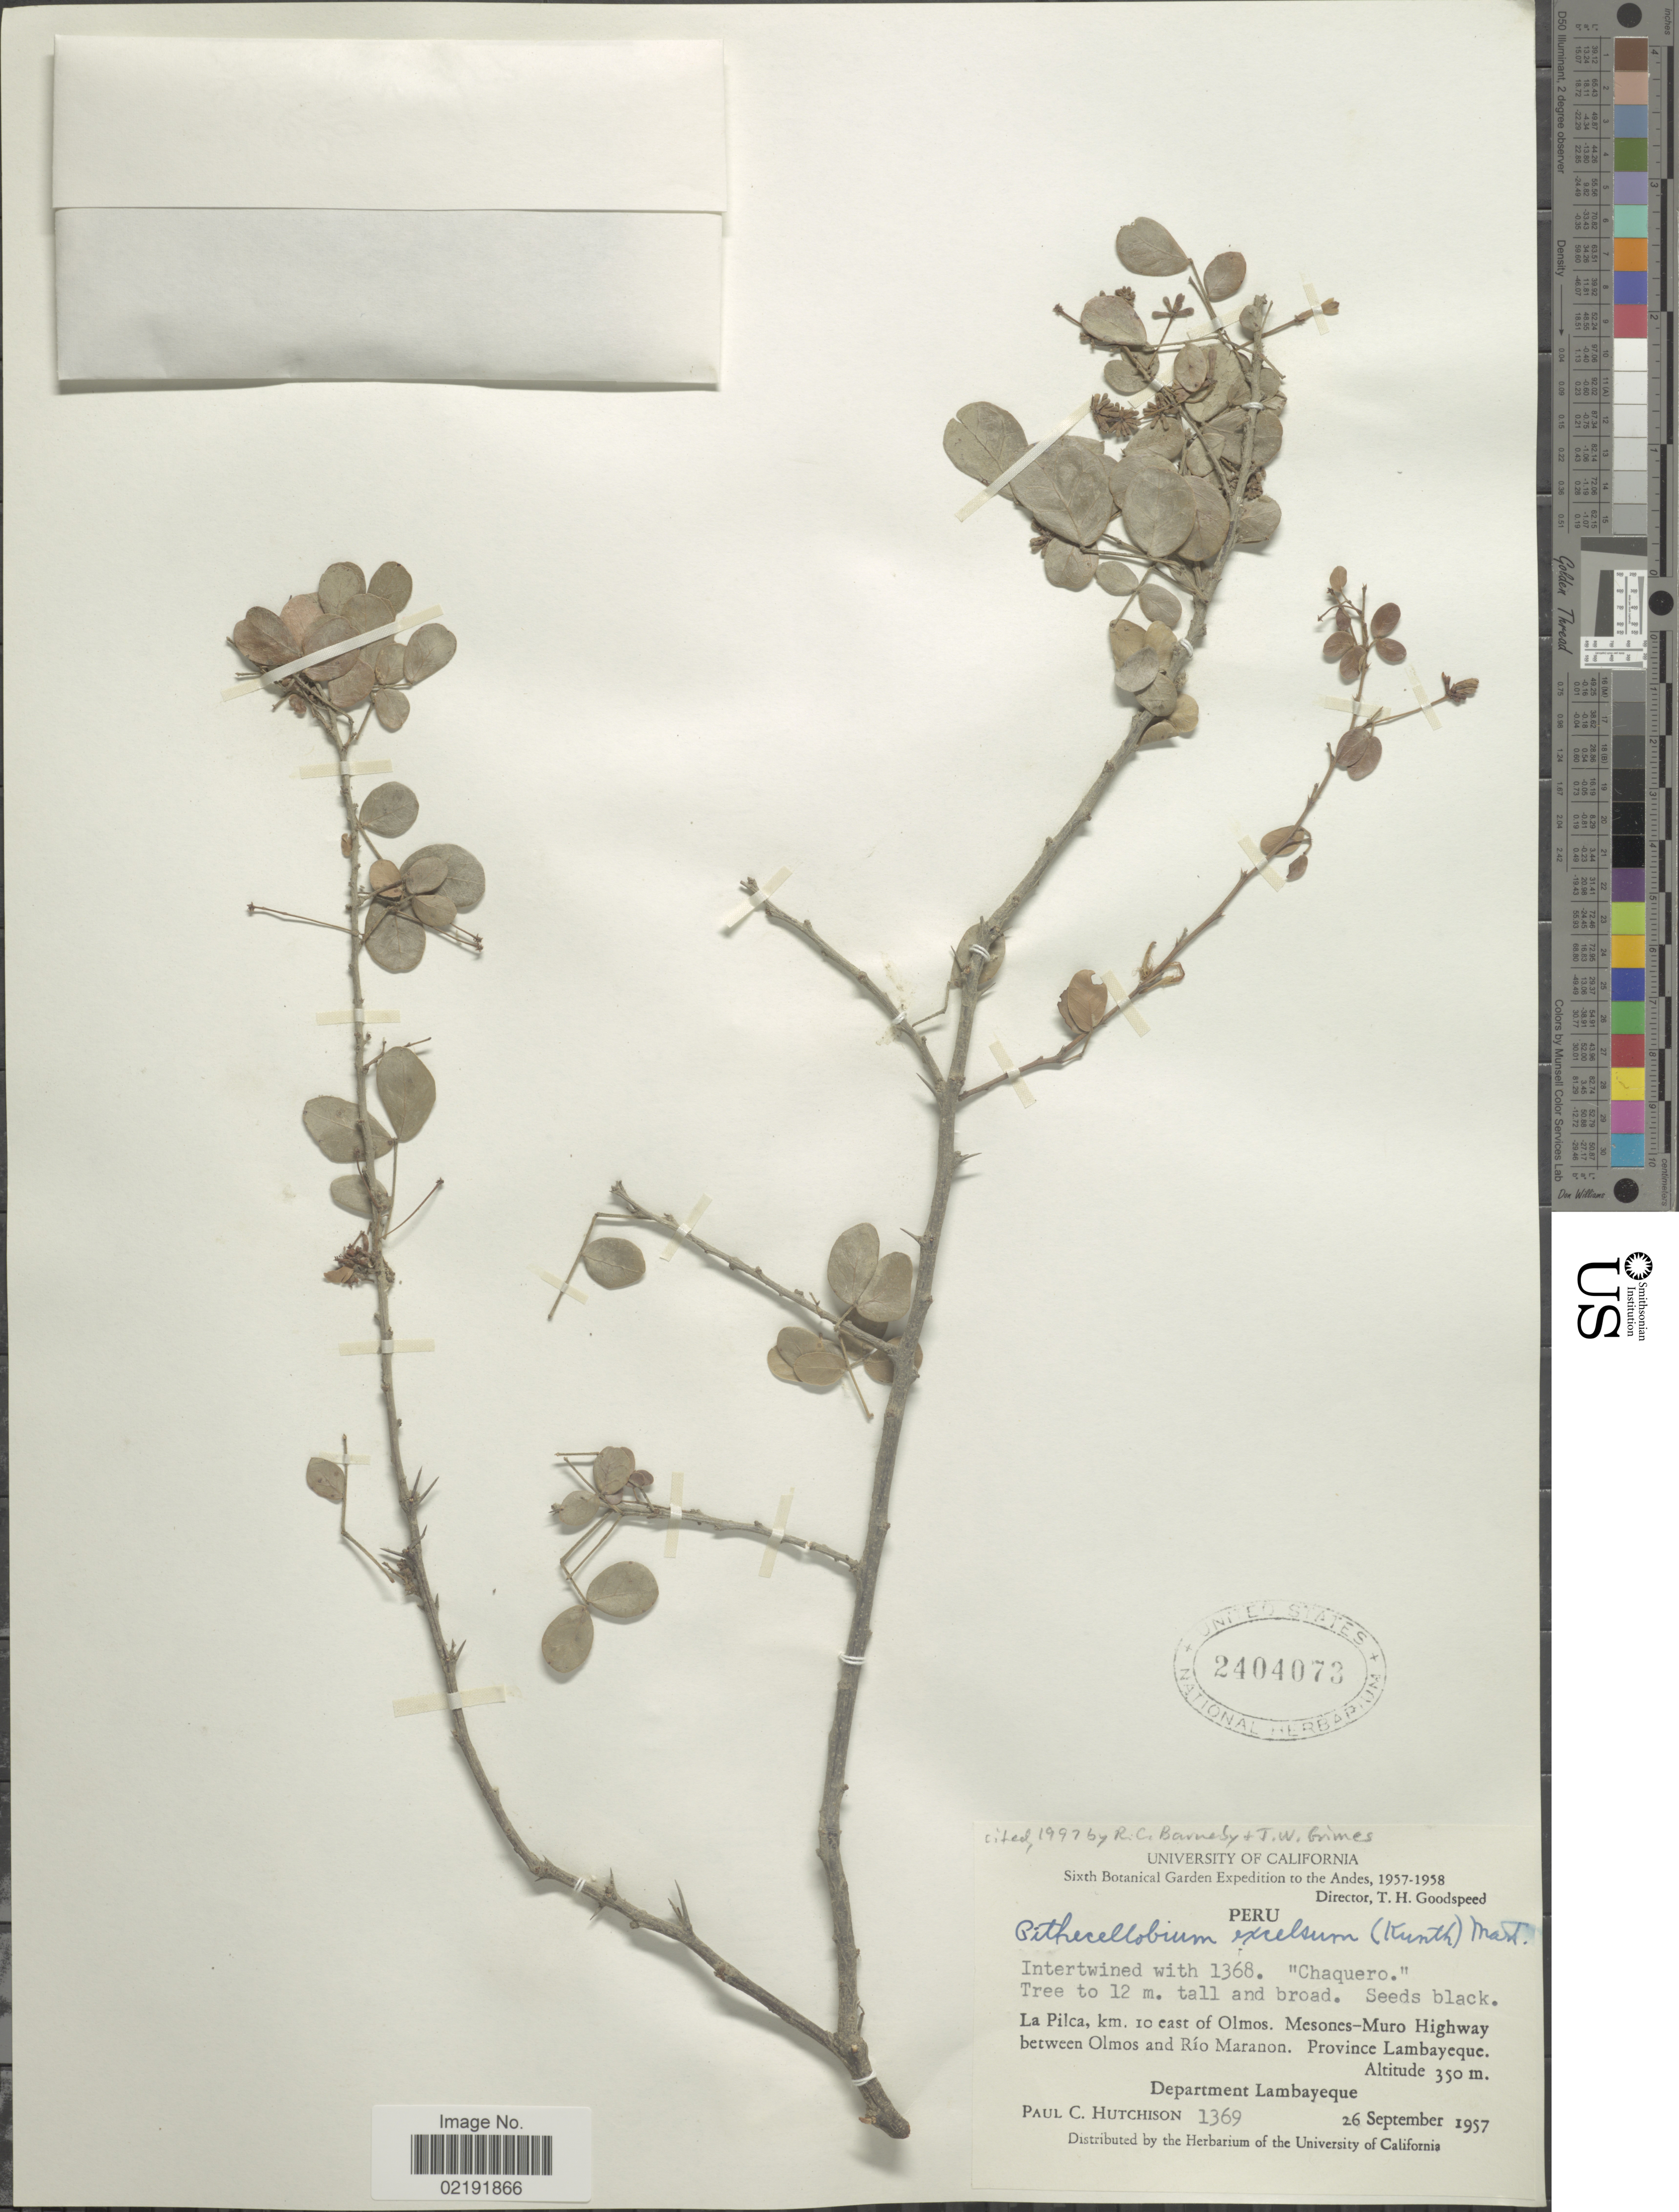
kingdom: Plantae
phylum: Tracheophyta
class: Magnoliopsida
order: Fabales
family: Fabaceae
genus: Pithecellobium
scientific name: Pithecellobium excelsum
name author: (Kunth) Mart.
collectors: P. C. Hutchison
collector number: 1369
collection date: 1957-09-26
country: Peru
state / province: Lambayeque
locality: La Pilca, km. 10 east of Olmos. Mesones-Muro Highway between Olmos and Río Maranon. Province Lambayeque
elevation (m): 350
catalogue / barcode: US 2404073